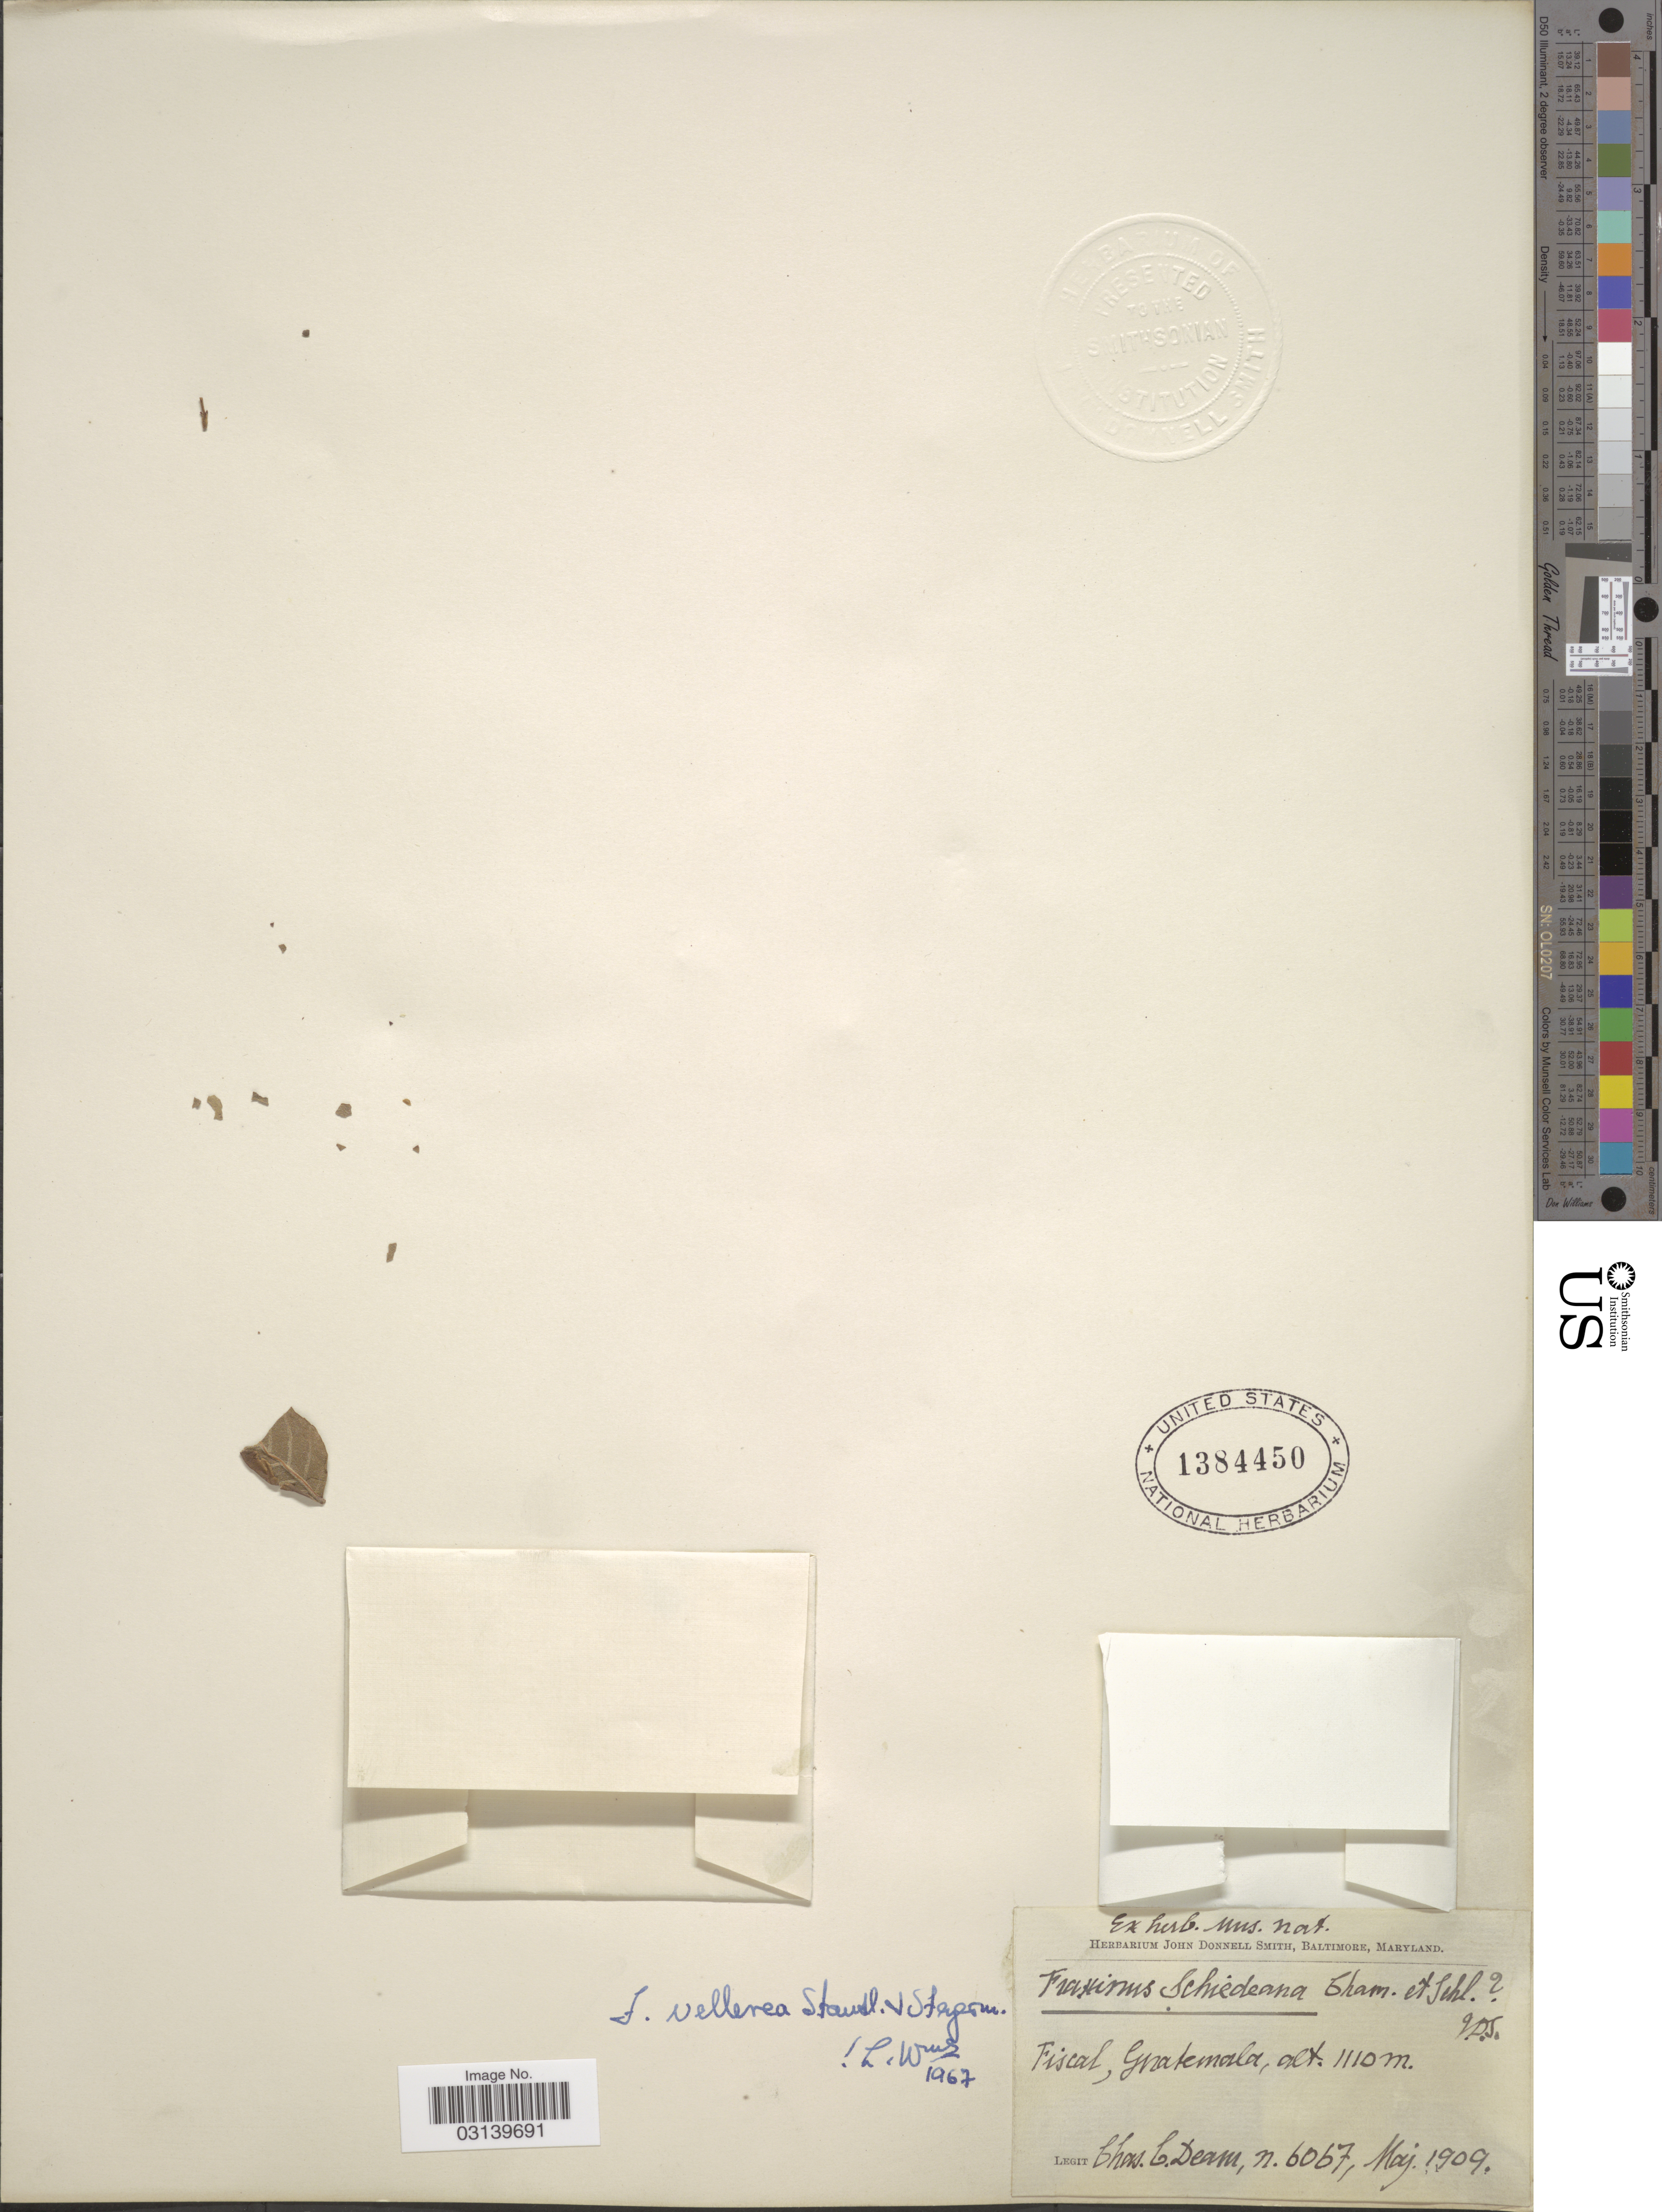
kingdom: Plantae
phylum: Tracheophyta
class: Magnoliopsida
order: Lamiales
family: Oleaceae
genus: Fraxinus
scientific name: Fraxinus vellerea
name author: Standl. & Steyerm.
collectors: C. C. Deam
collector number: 6067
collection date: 1909-05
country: Mexico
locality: Fiscal.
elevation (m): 1110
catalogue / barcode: US 1384450